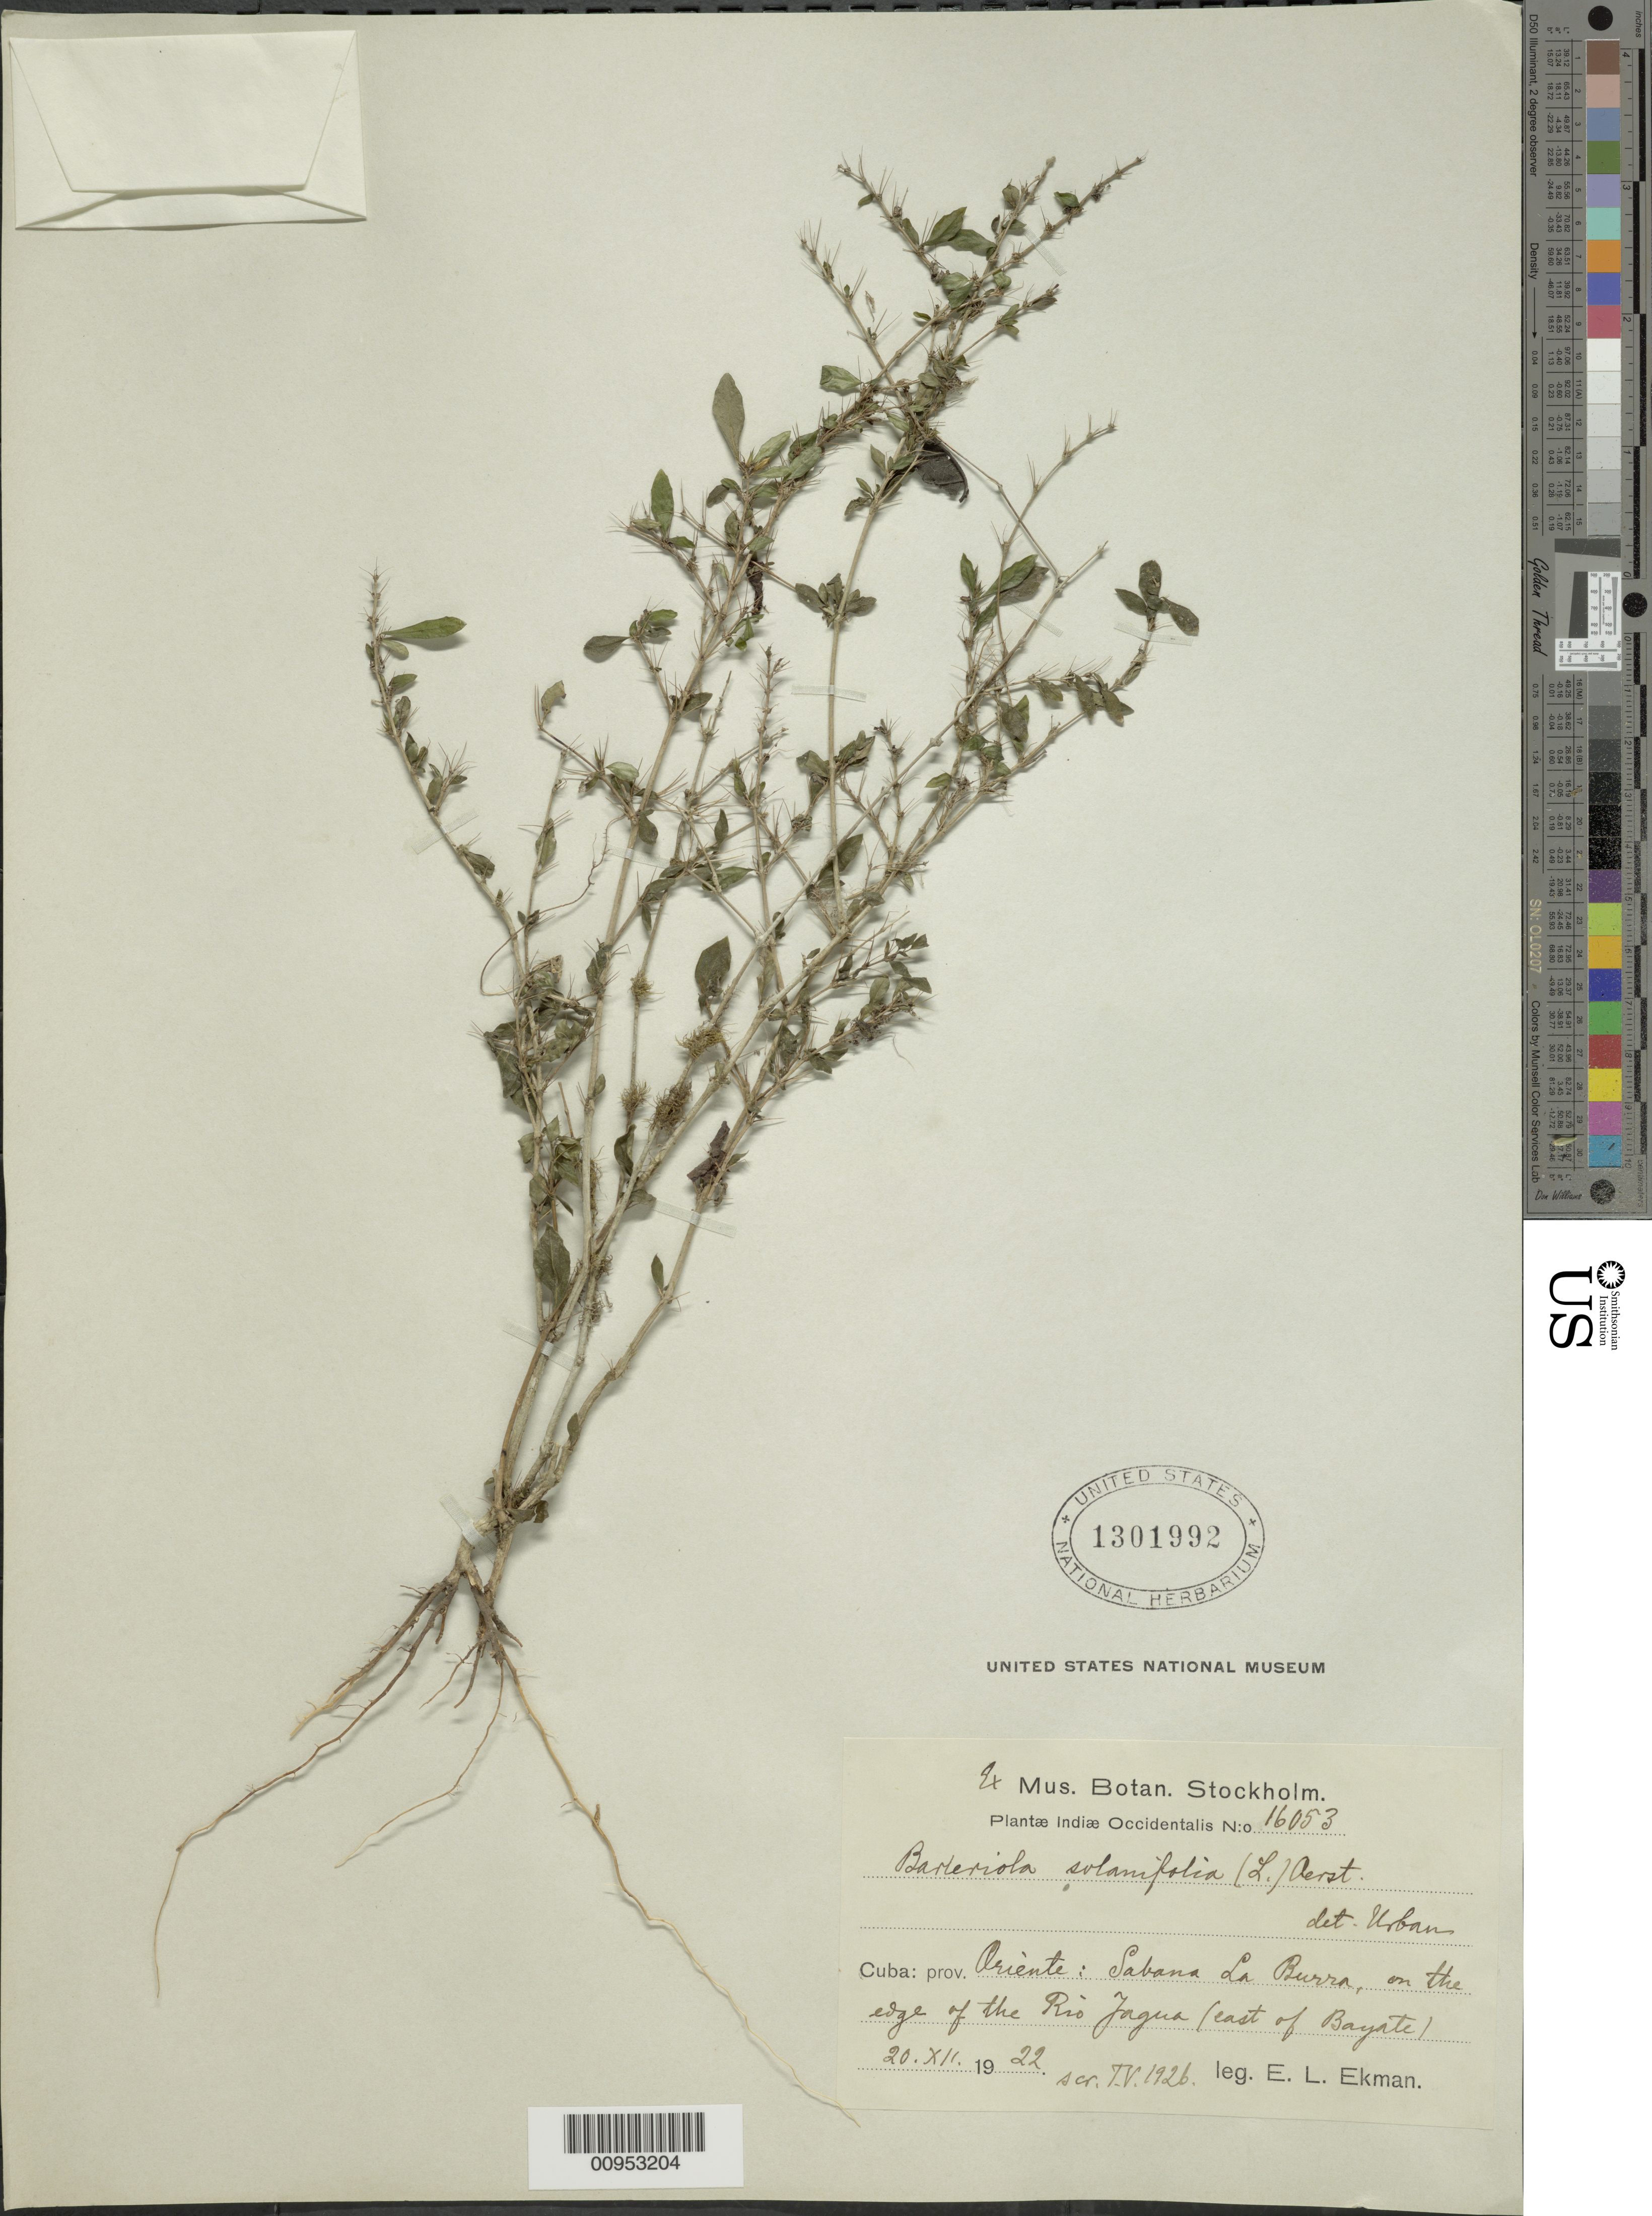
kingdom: Plantae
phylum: Tracheophyta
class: Magnoliopsida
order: Lamiales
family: Acanthaceae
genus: Barleriola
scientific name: Barleriola solanifolia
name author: (L.) Oerst. ex Lindau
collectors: E. L. Ekman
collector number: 16053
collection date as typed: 20 Dec 1922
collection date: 1922-12-20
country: Cuba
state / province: Oriente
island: Cuba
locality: Sabana La Burra, on the edge of the Río Jagua (east of Bayate)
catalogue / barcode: US 1301992